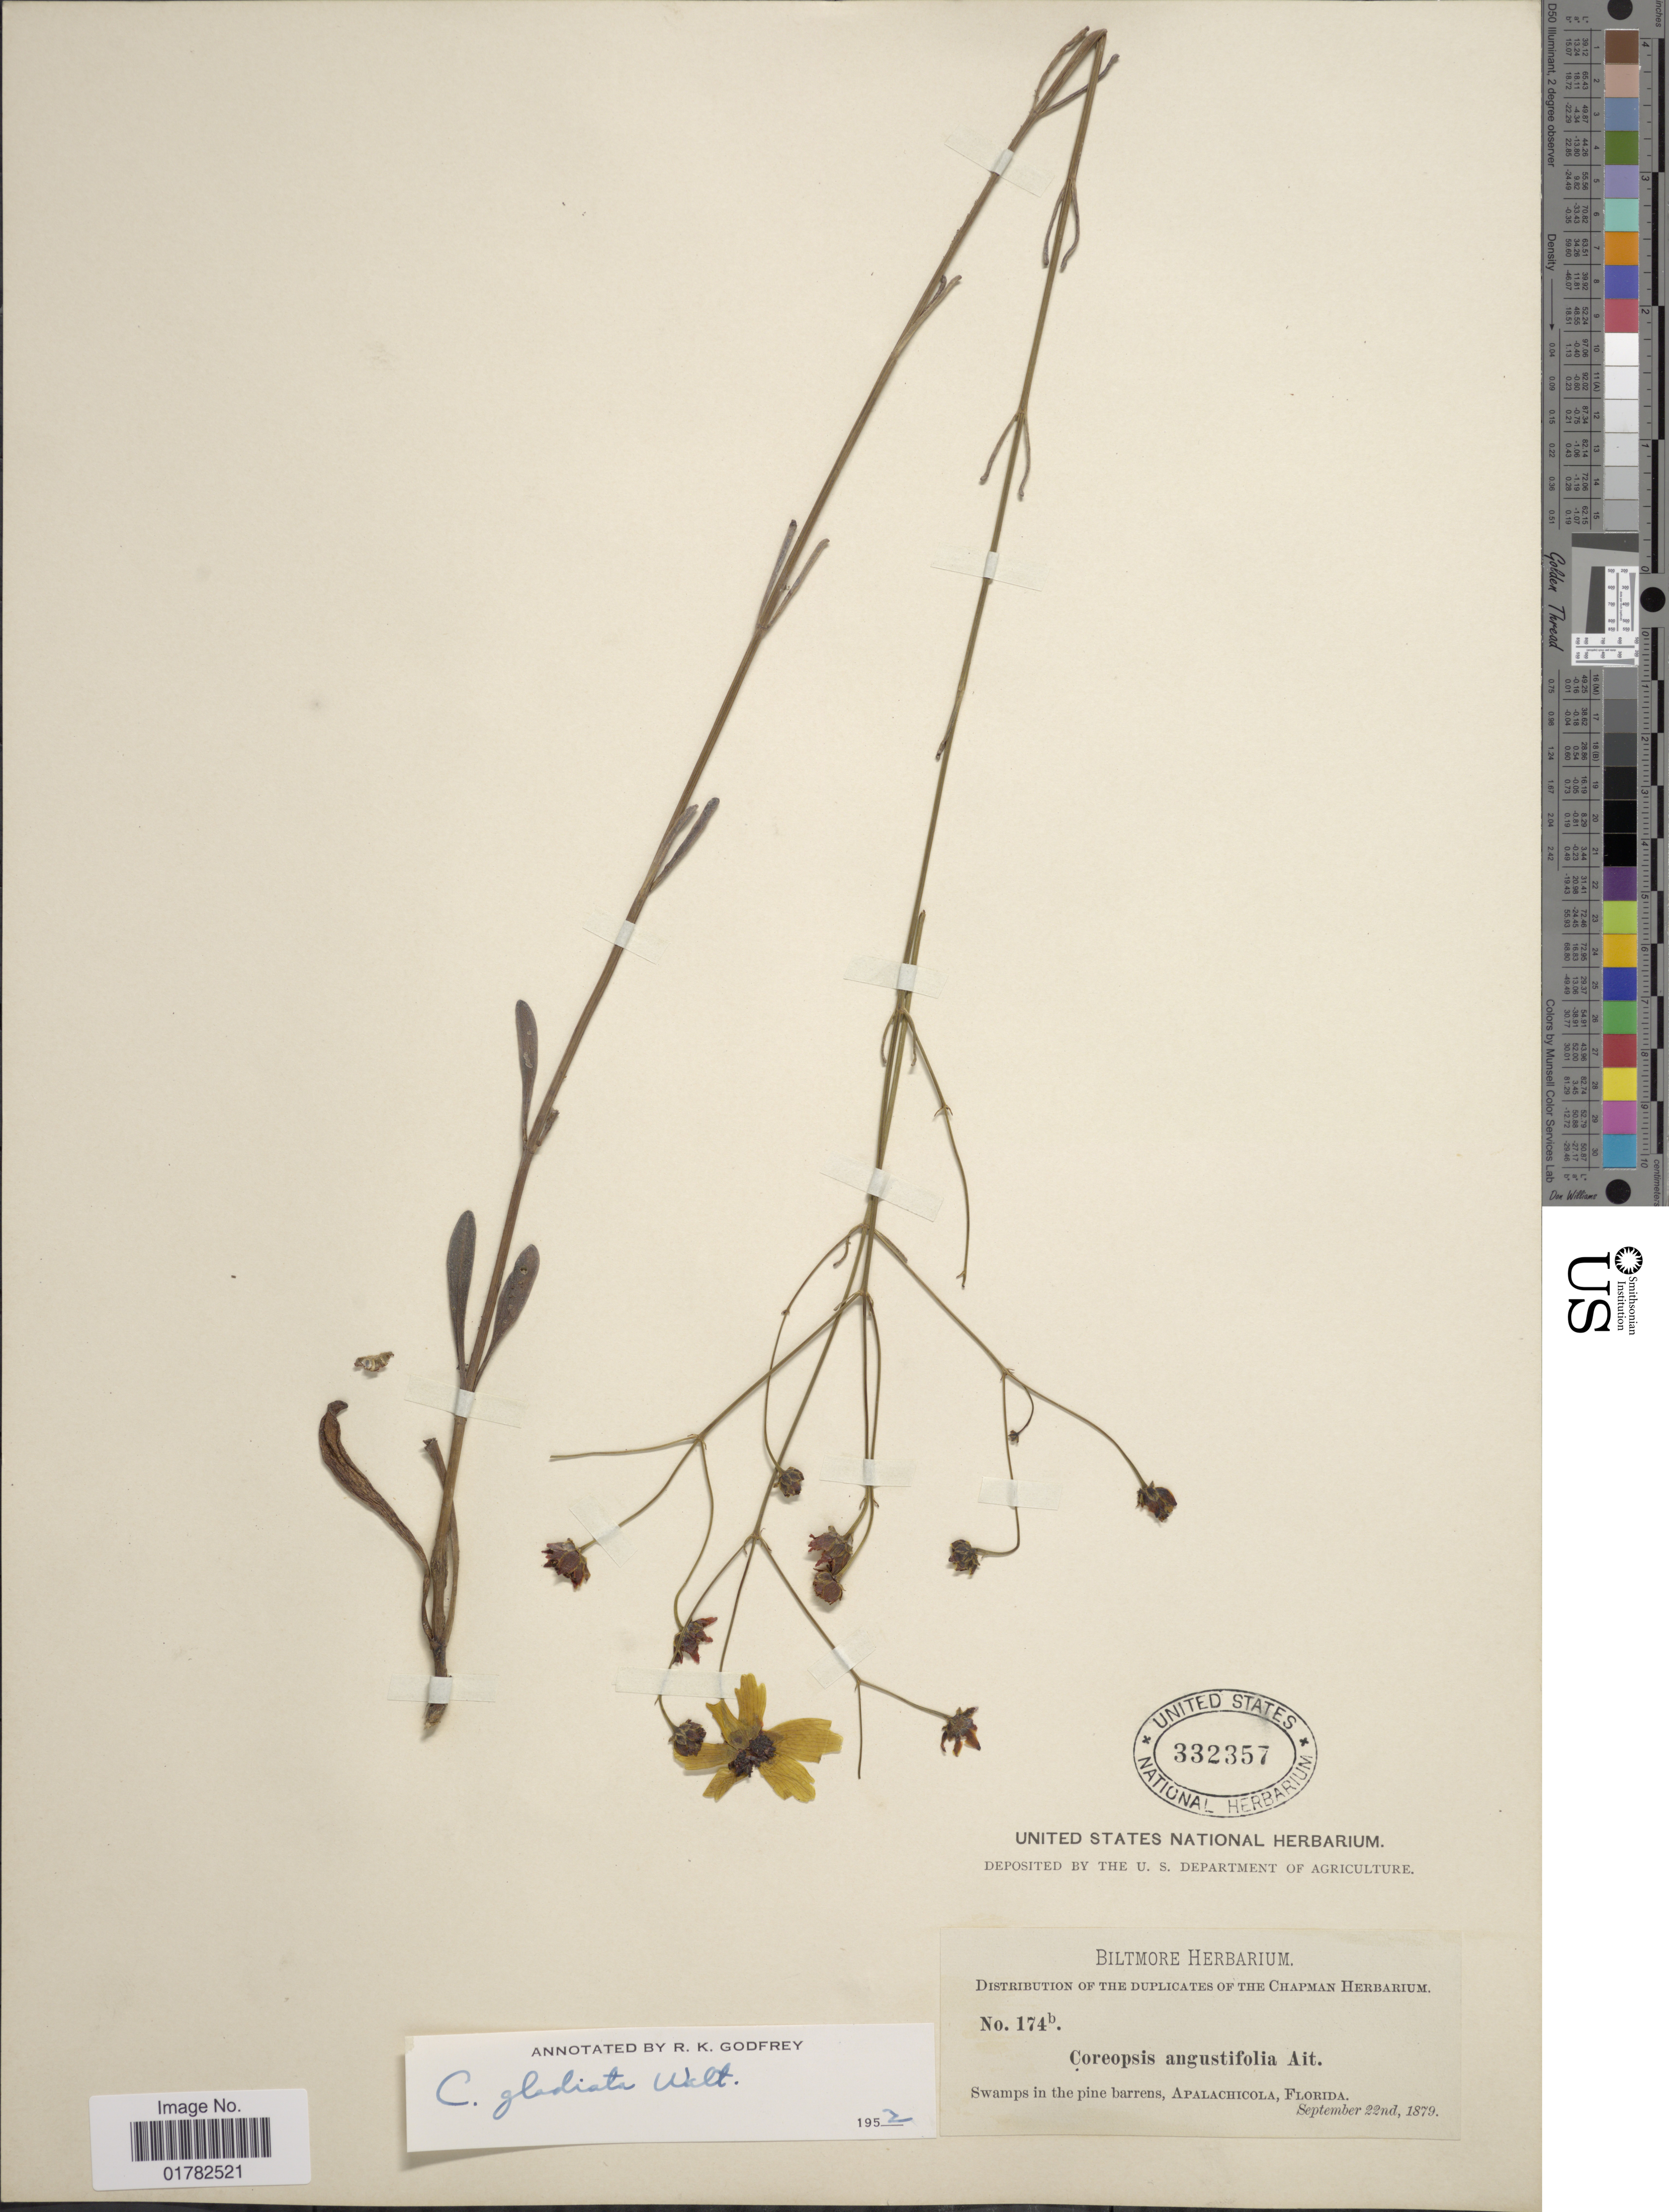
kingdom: Plantae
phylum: Tracheophyta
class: Magnoliopsida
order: Asterales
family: Asteraceae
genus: Coreopsis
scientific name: Coreopsis gladiata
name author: Walter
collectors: ex herb. Biltmore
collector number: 174b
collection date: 1879-09-22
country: United States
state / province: Florida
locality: Swamps in the pine barrens, Apalachicola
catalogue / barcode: US 332357